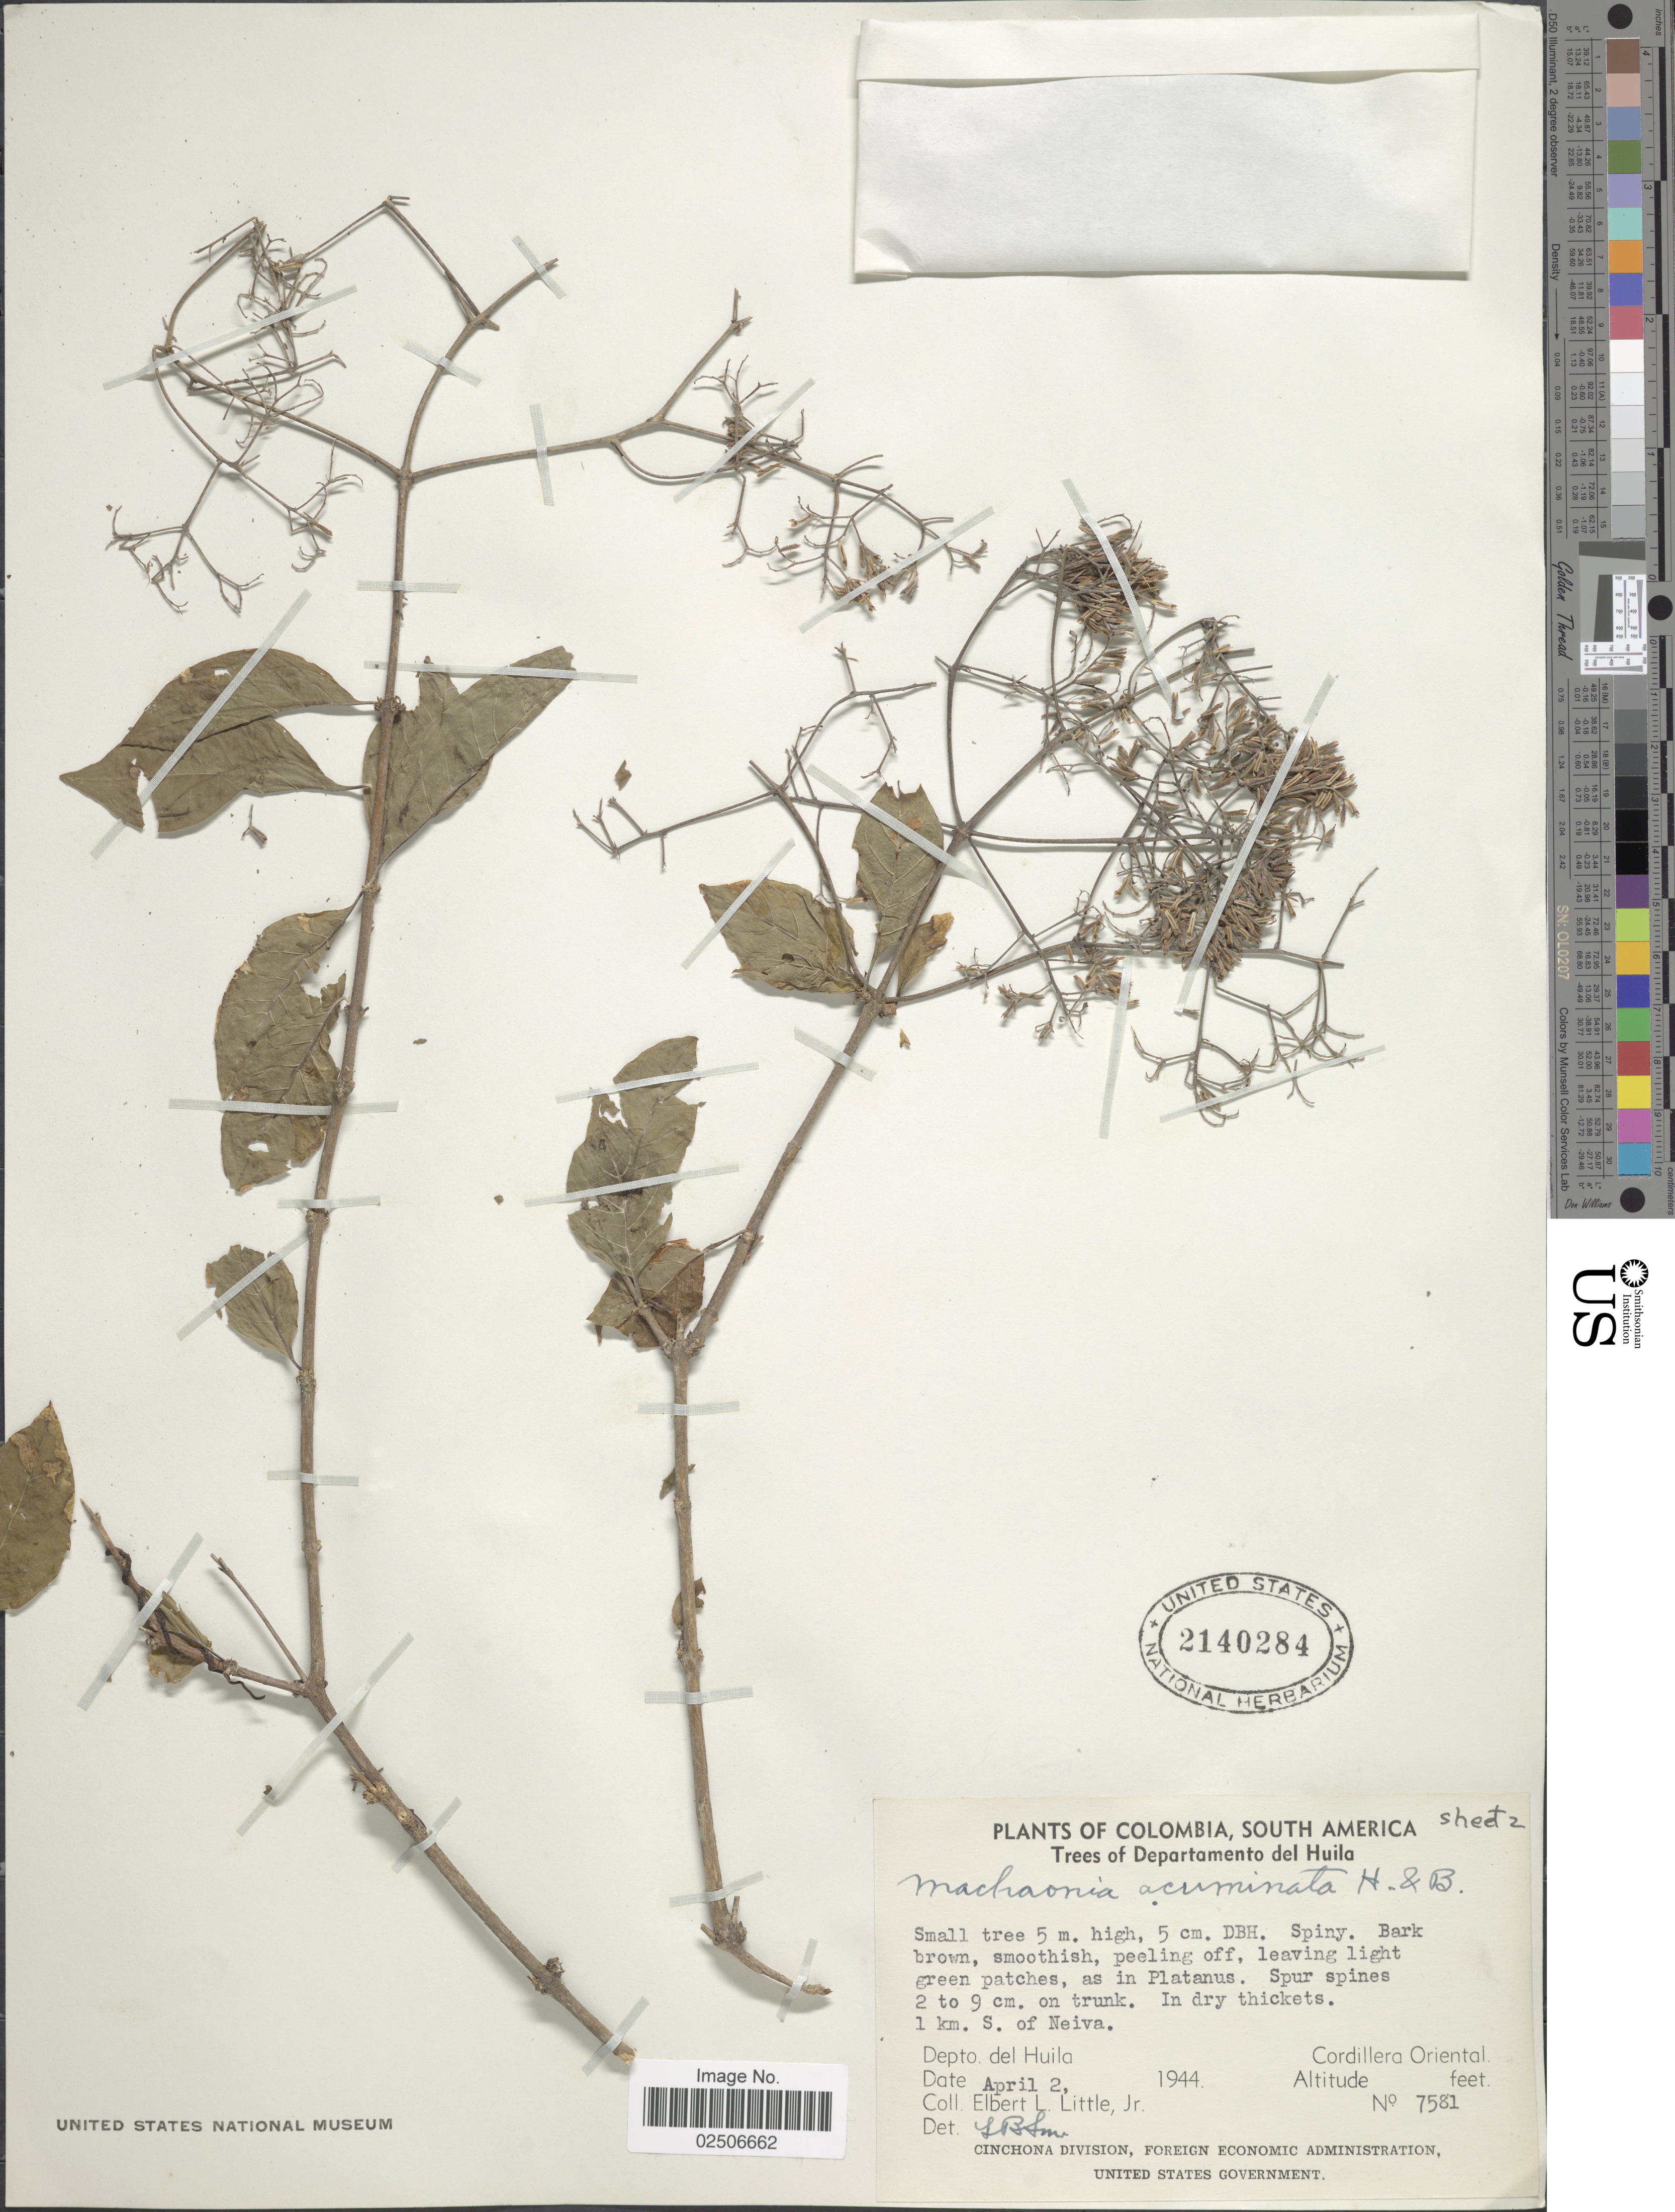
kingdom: Plantae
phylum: Tracheophyta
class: Magnoliopsida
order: Gentianales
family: Rubiaceae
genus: Machaonia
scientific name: Machaonia acuminata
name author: Bonpl.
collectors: E. L. Little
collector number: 7581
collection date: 1944-04-02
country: Colombia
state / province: Huila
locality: Trees of Departamento del Huila, 1 km. S. of Neiva, Cordillera Oriental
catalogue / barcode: US 2140284